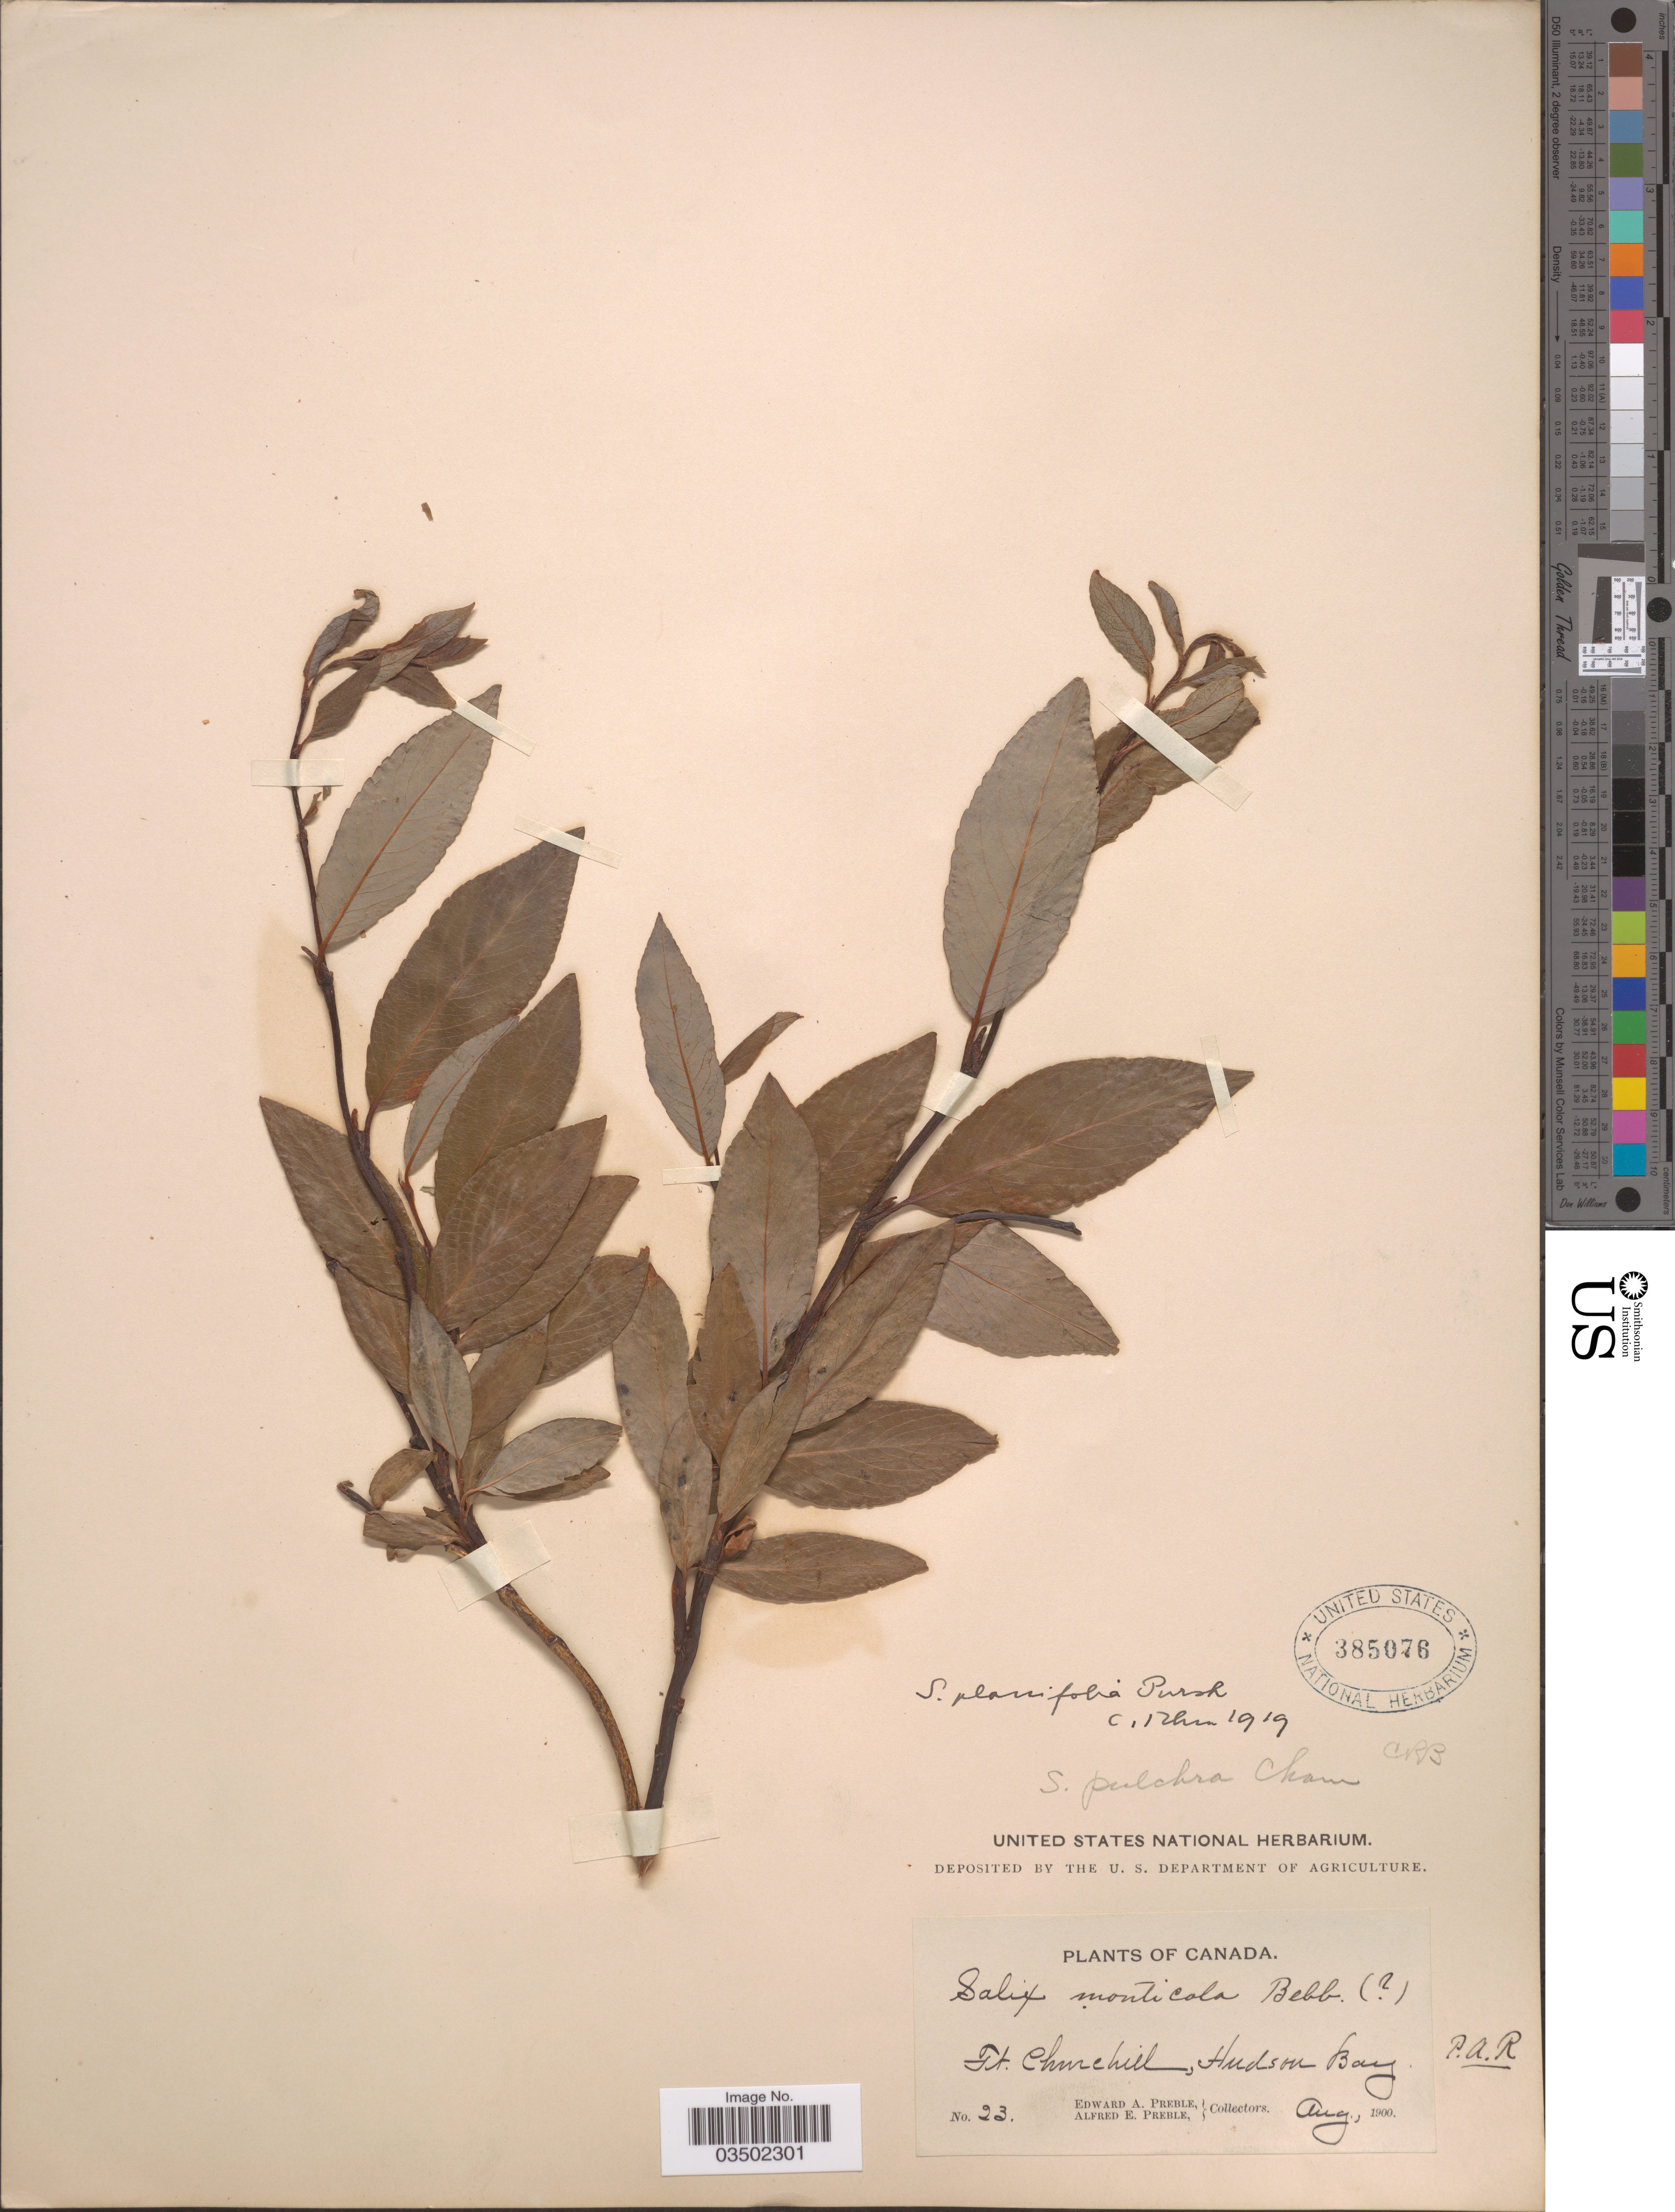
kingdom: Plantae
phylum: Tracheophyta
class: Magnoliopsida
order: Malpighiales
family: Salicaceae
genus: Salix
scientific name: Salix planifolia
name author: Pursh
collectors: E. Preble & A. Preble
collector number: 23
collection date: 1900-08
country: Canada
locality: Ft. Churchill, Hudson Bay. P.A.R. [unsure placement]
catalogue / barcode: US 385076